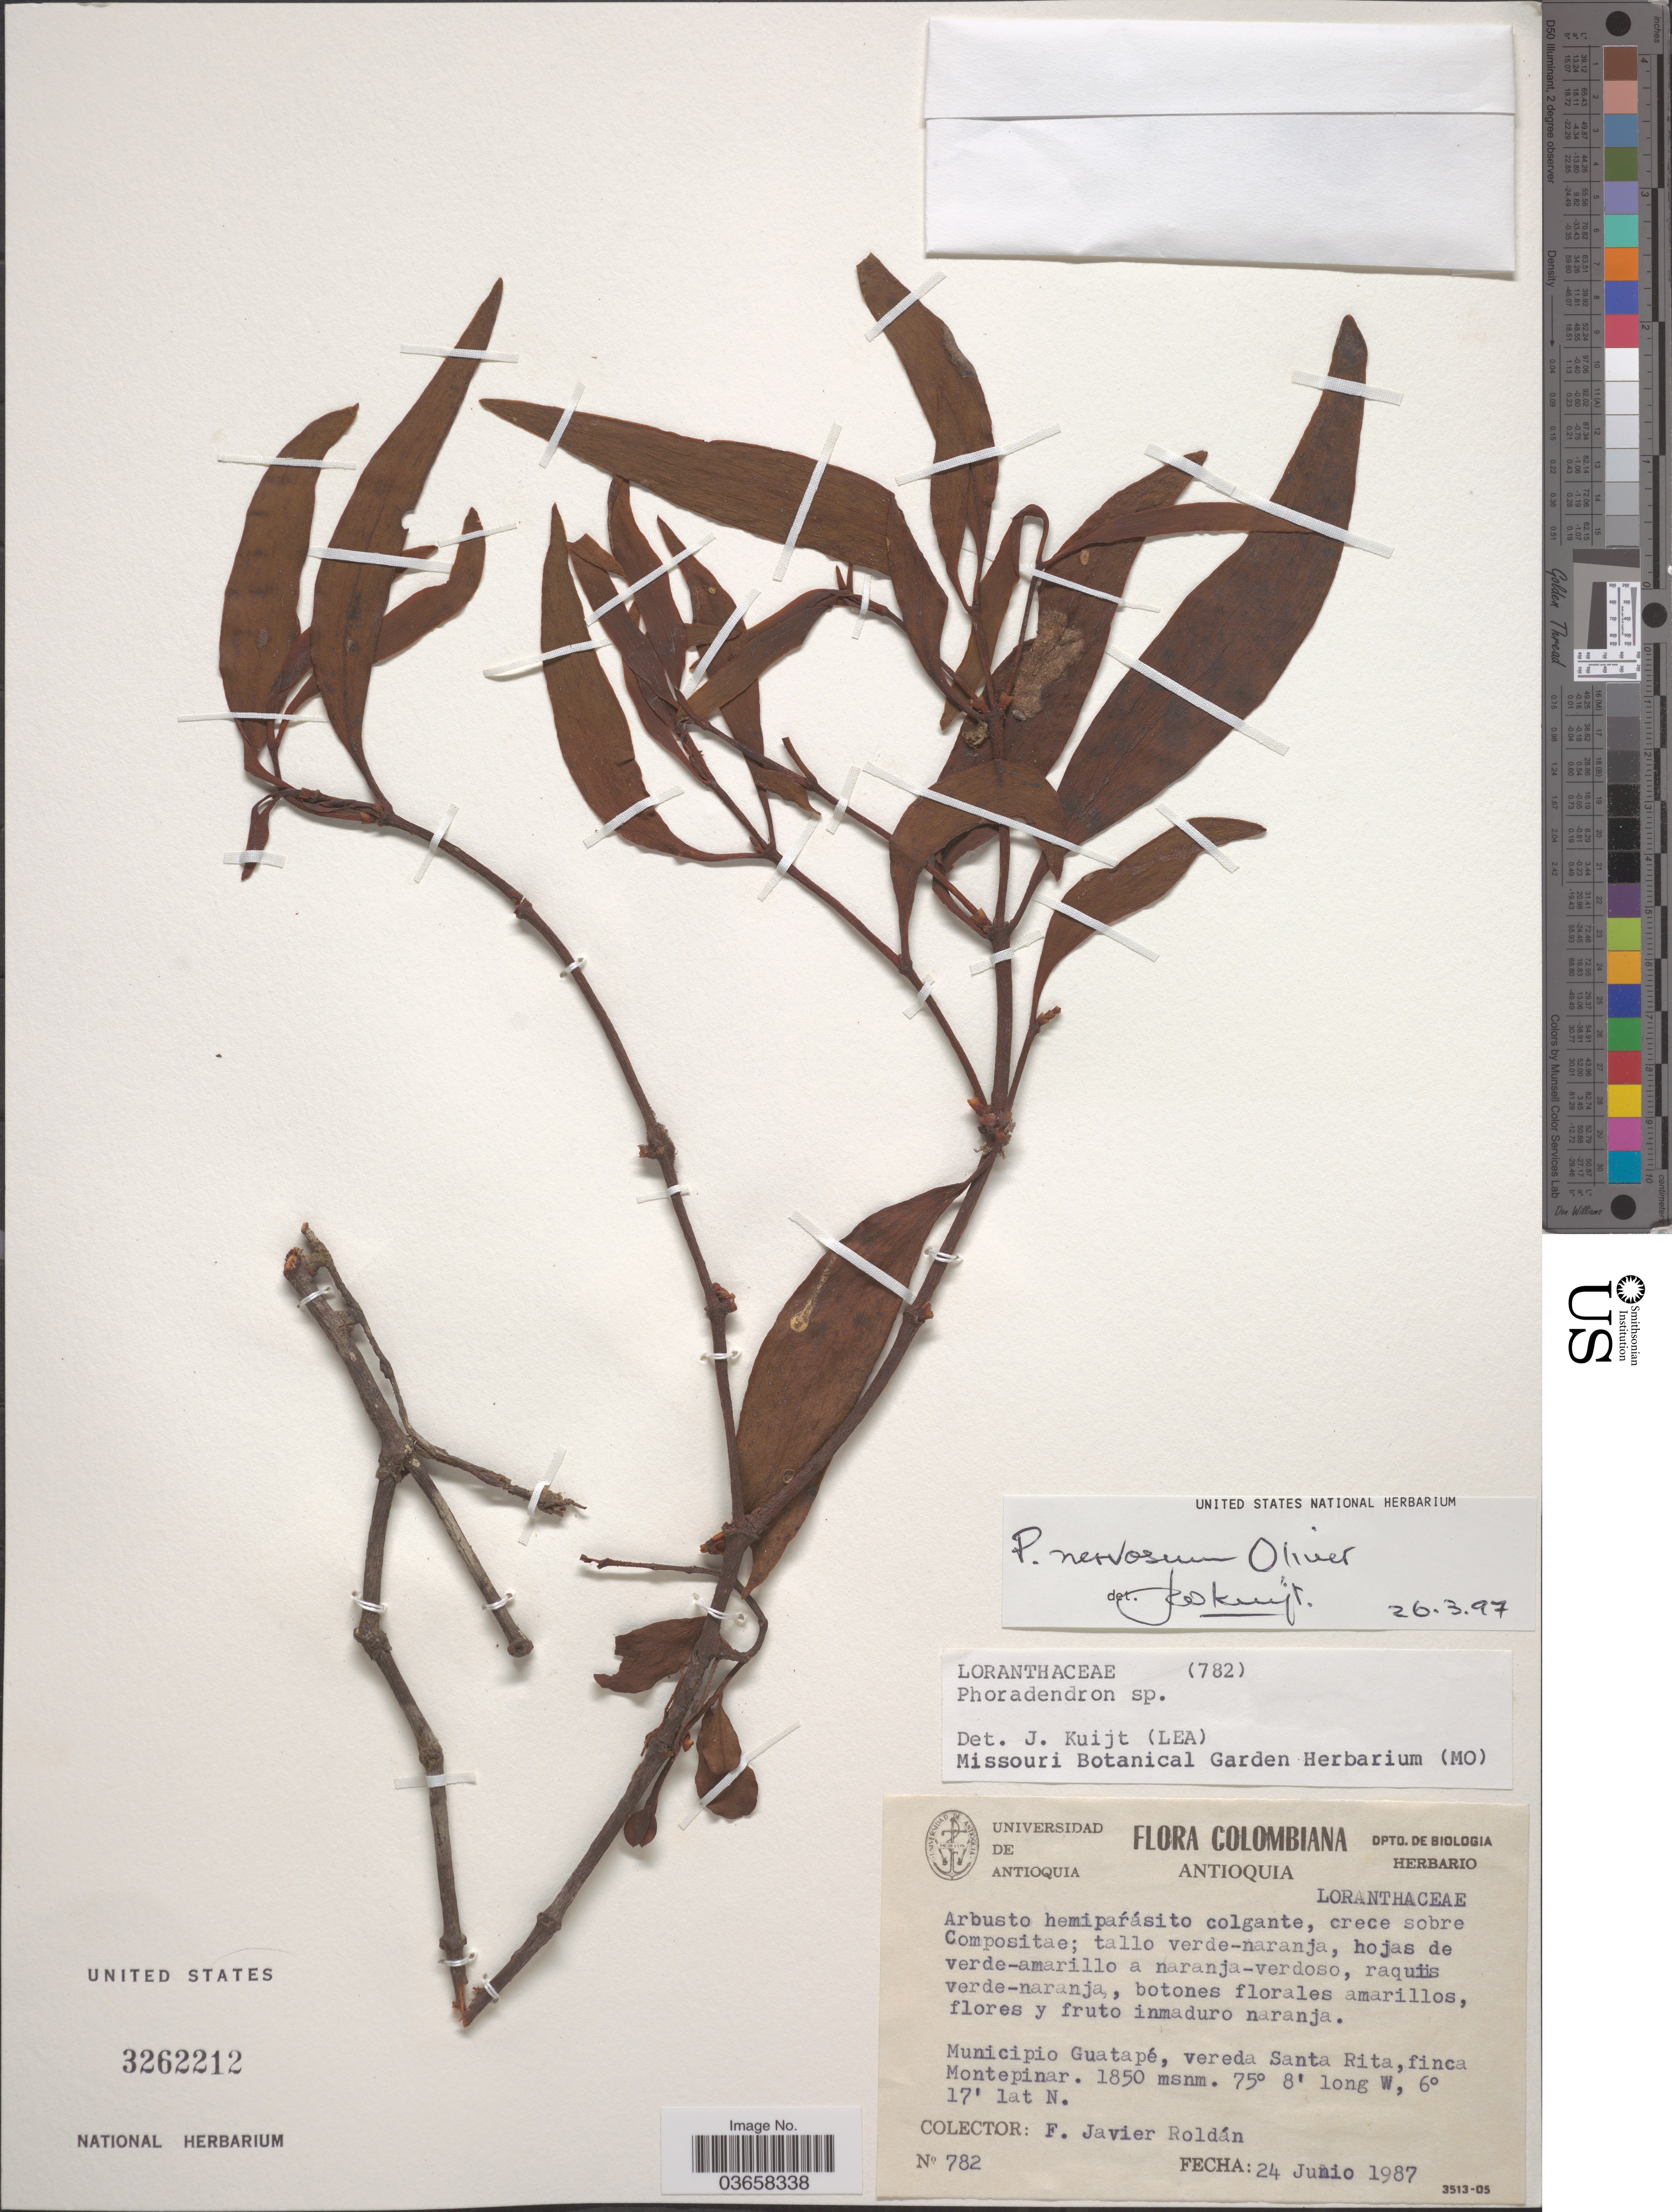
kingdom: Plantae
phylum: Tracheophyta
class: Magnoliopsida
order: Santalales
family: Viscaceae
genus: Phoradendron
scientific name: Phoradendron nervosum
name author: Oliv.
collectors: F. J. Roldán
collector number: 782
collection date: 1987-06-24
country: Colombia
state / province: Antioquia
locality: Municipio Guatapé, vereda Santa Rita, finca Montepinar.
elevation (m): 1850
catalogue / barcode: US 3262212